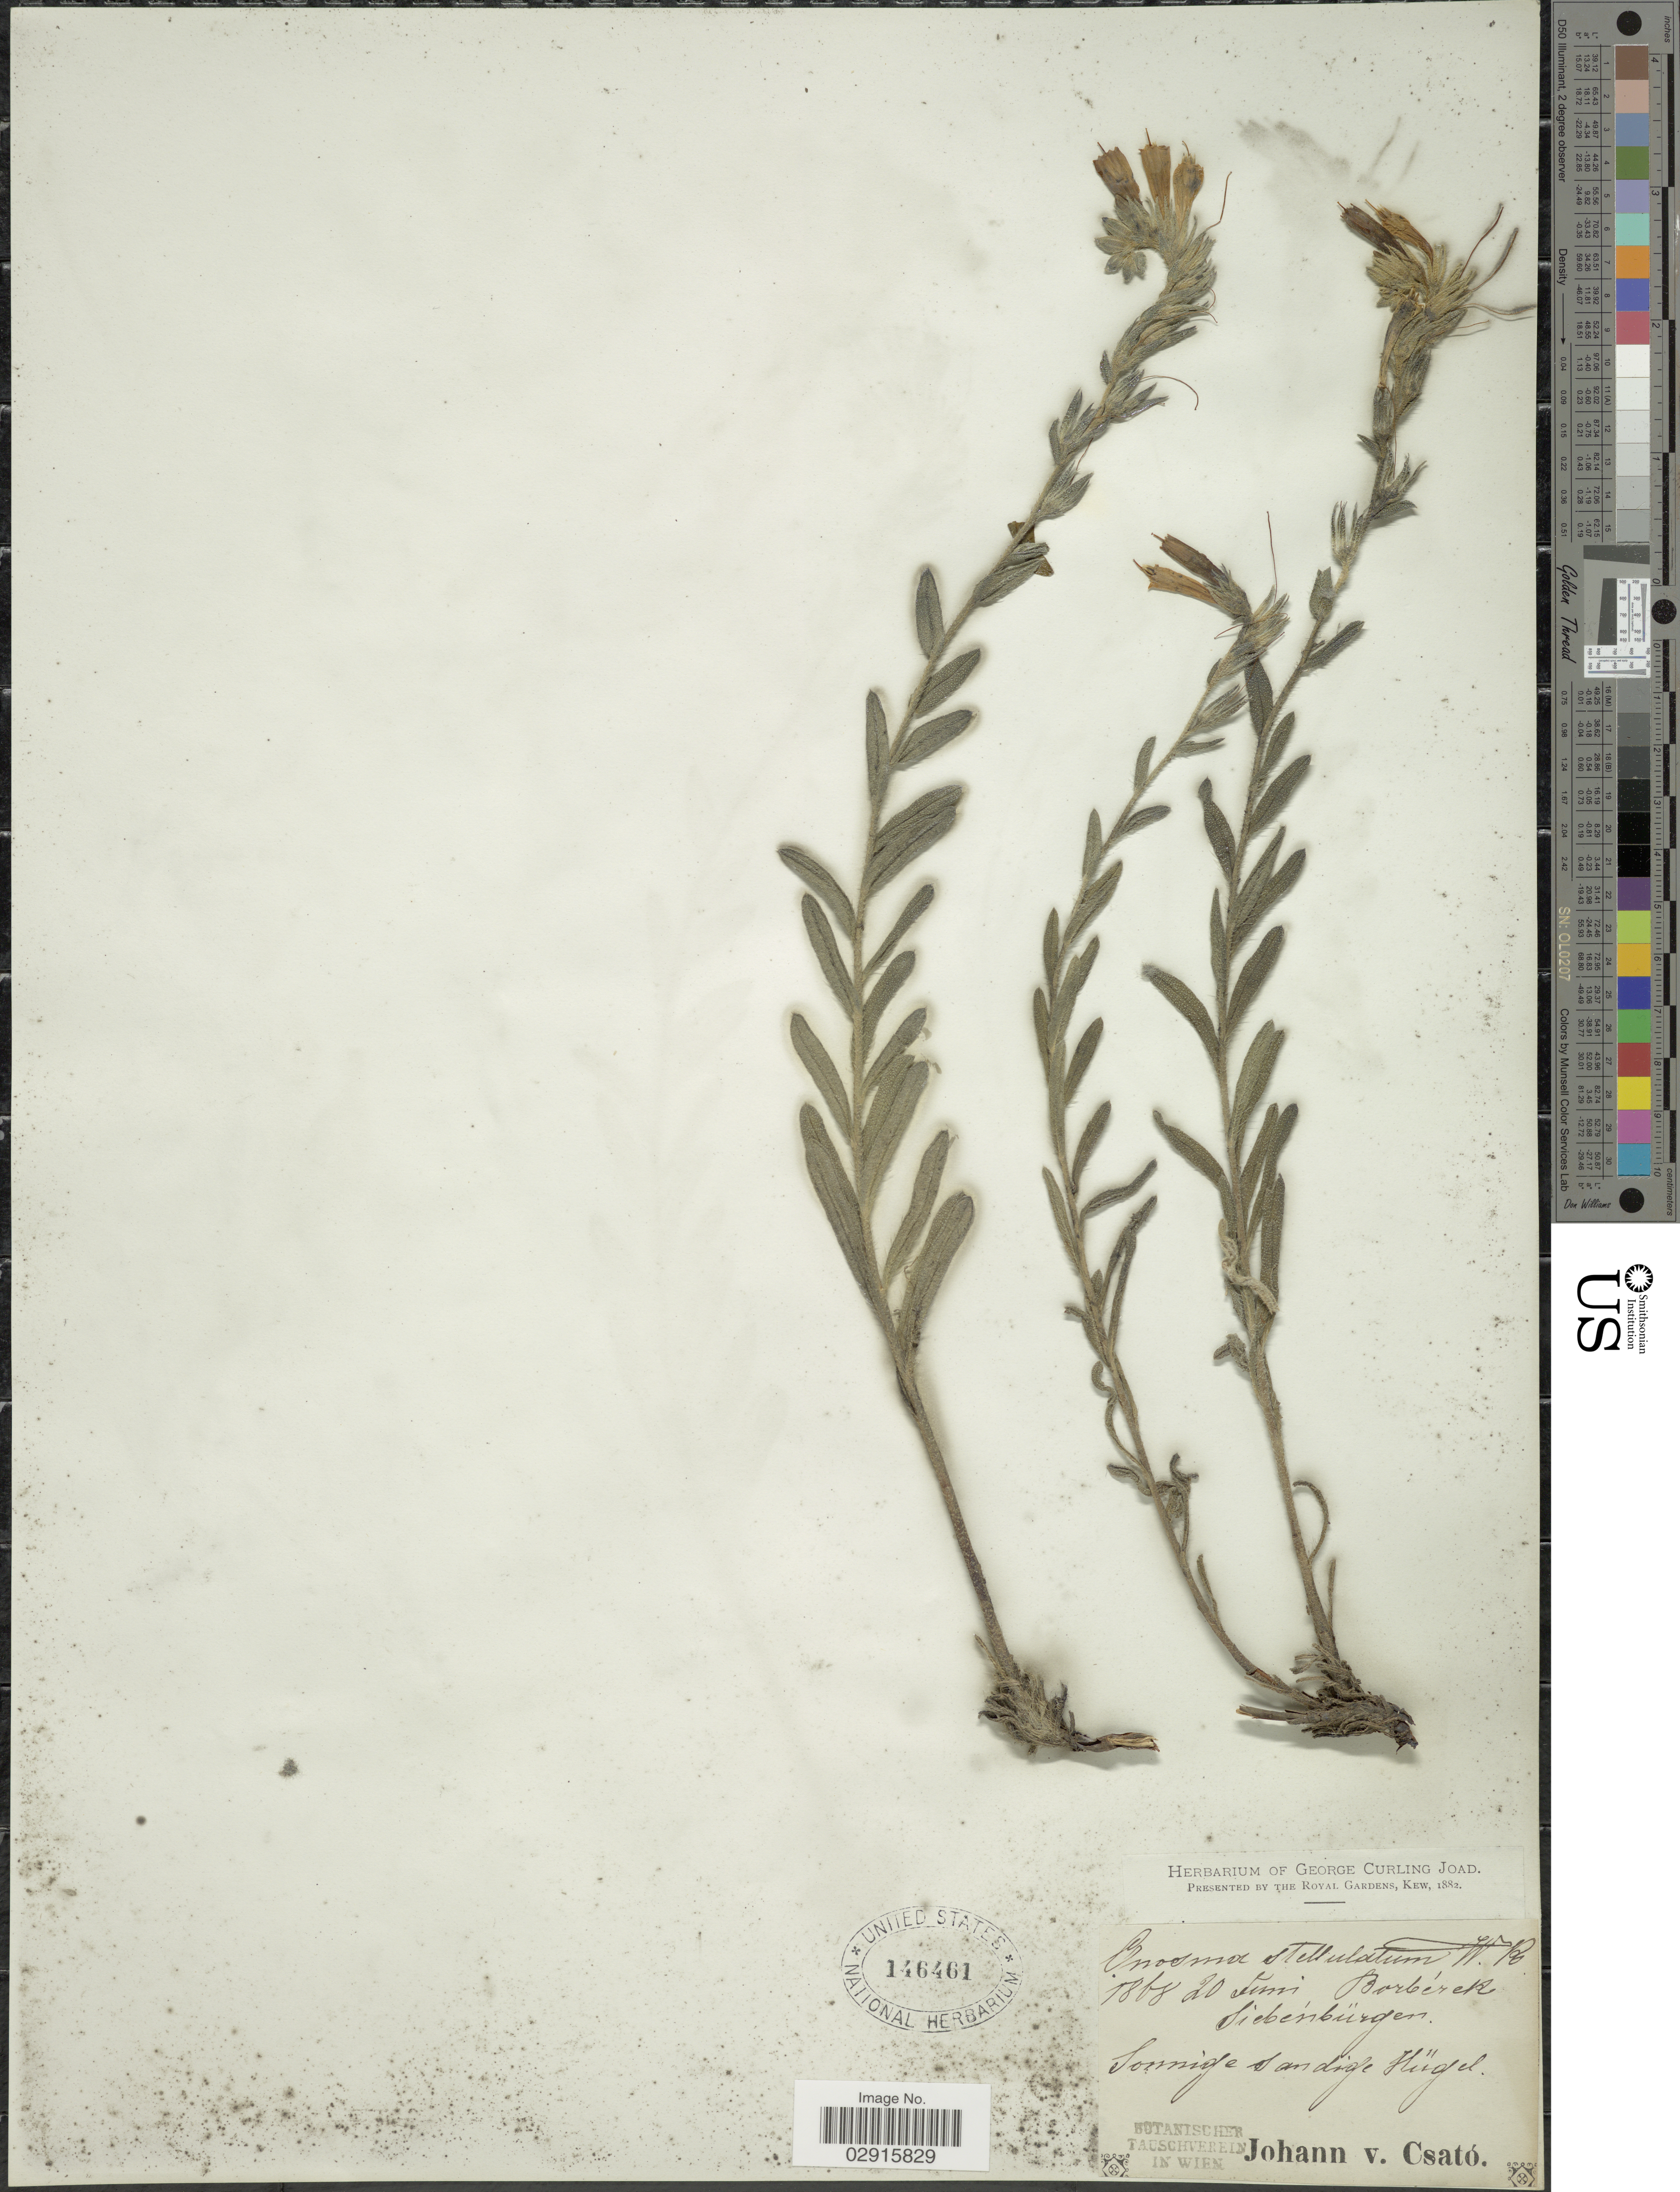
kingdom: Plantae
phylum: Tracheophyta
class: Magnoliopsida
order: Boraginales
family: Boraginaceae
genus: Onosma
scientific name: Onosma stellulata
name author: Waldst. & Kit.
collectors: J. Csató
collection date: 1868-06-20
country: Romania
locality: Borbérek Siebenbürgen.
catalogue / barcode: US 146461